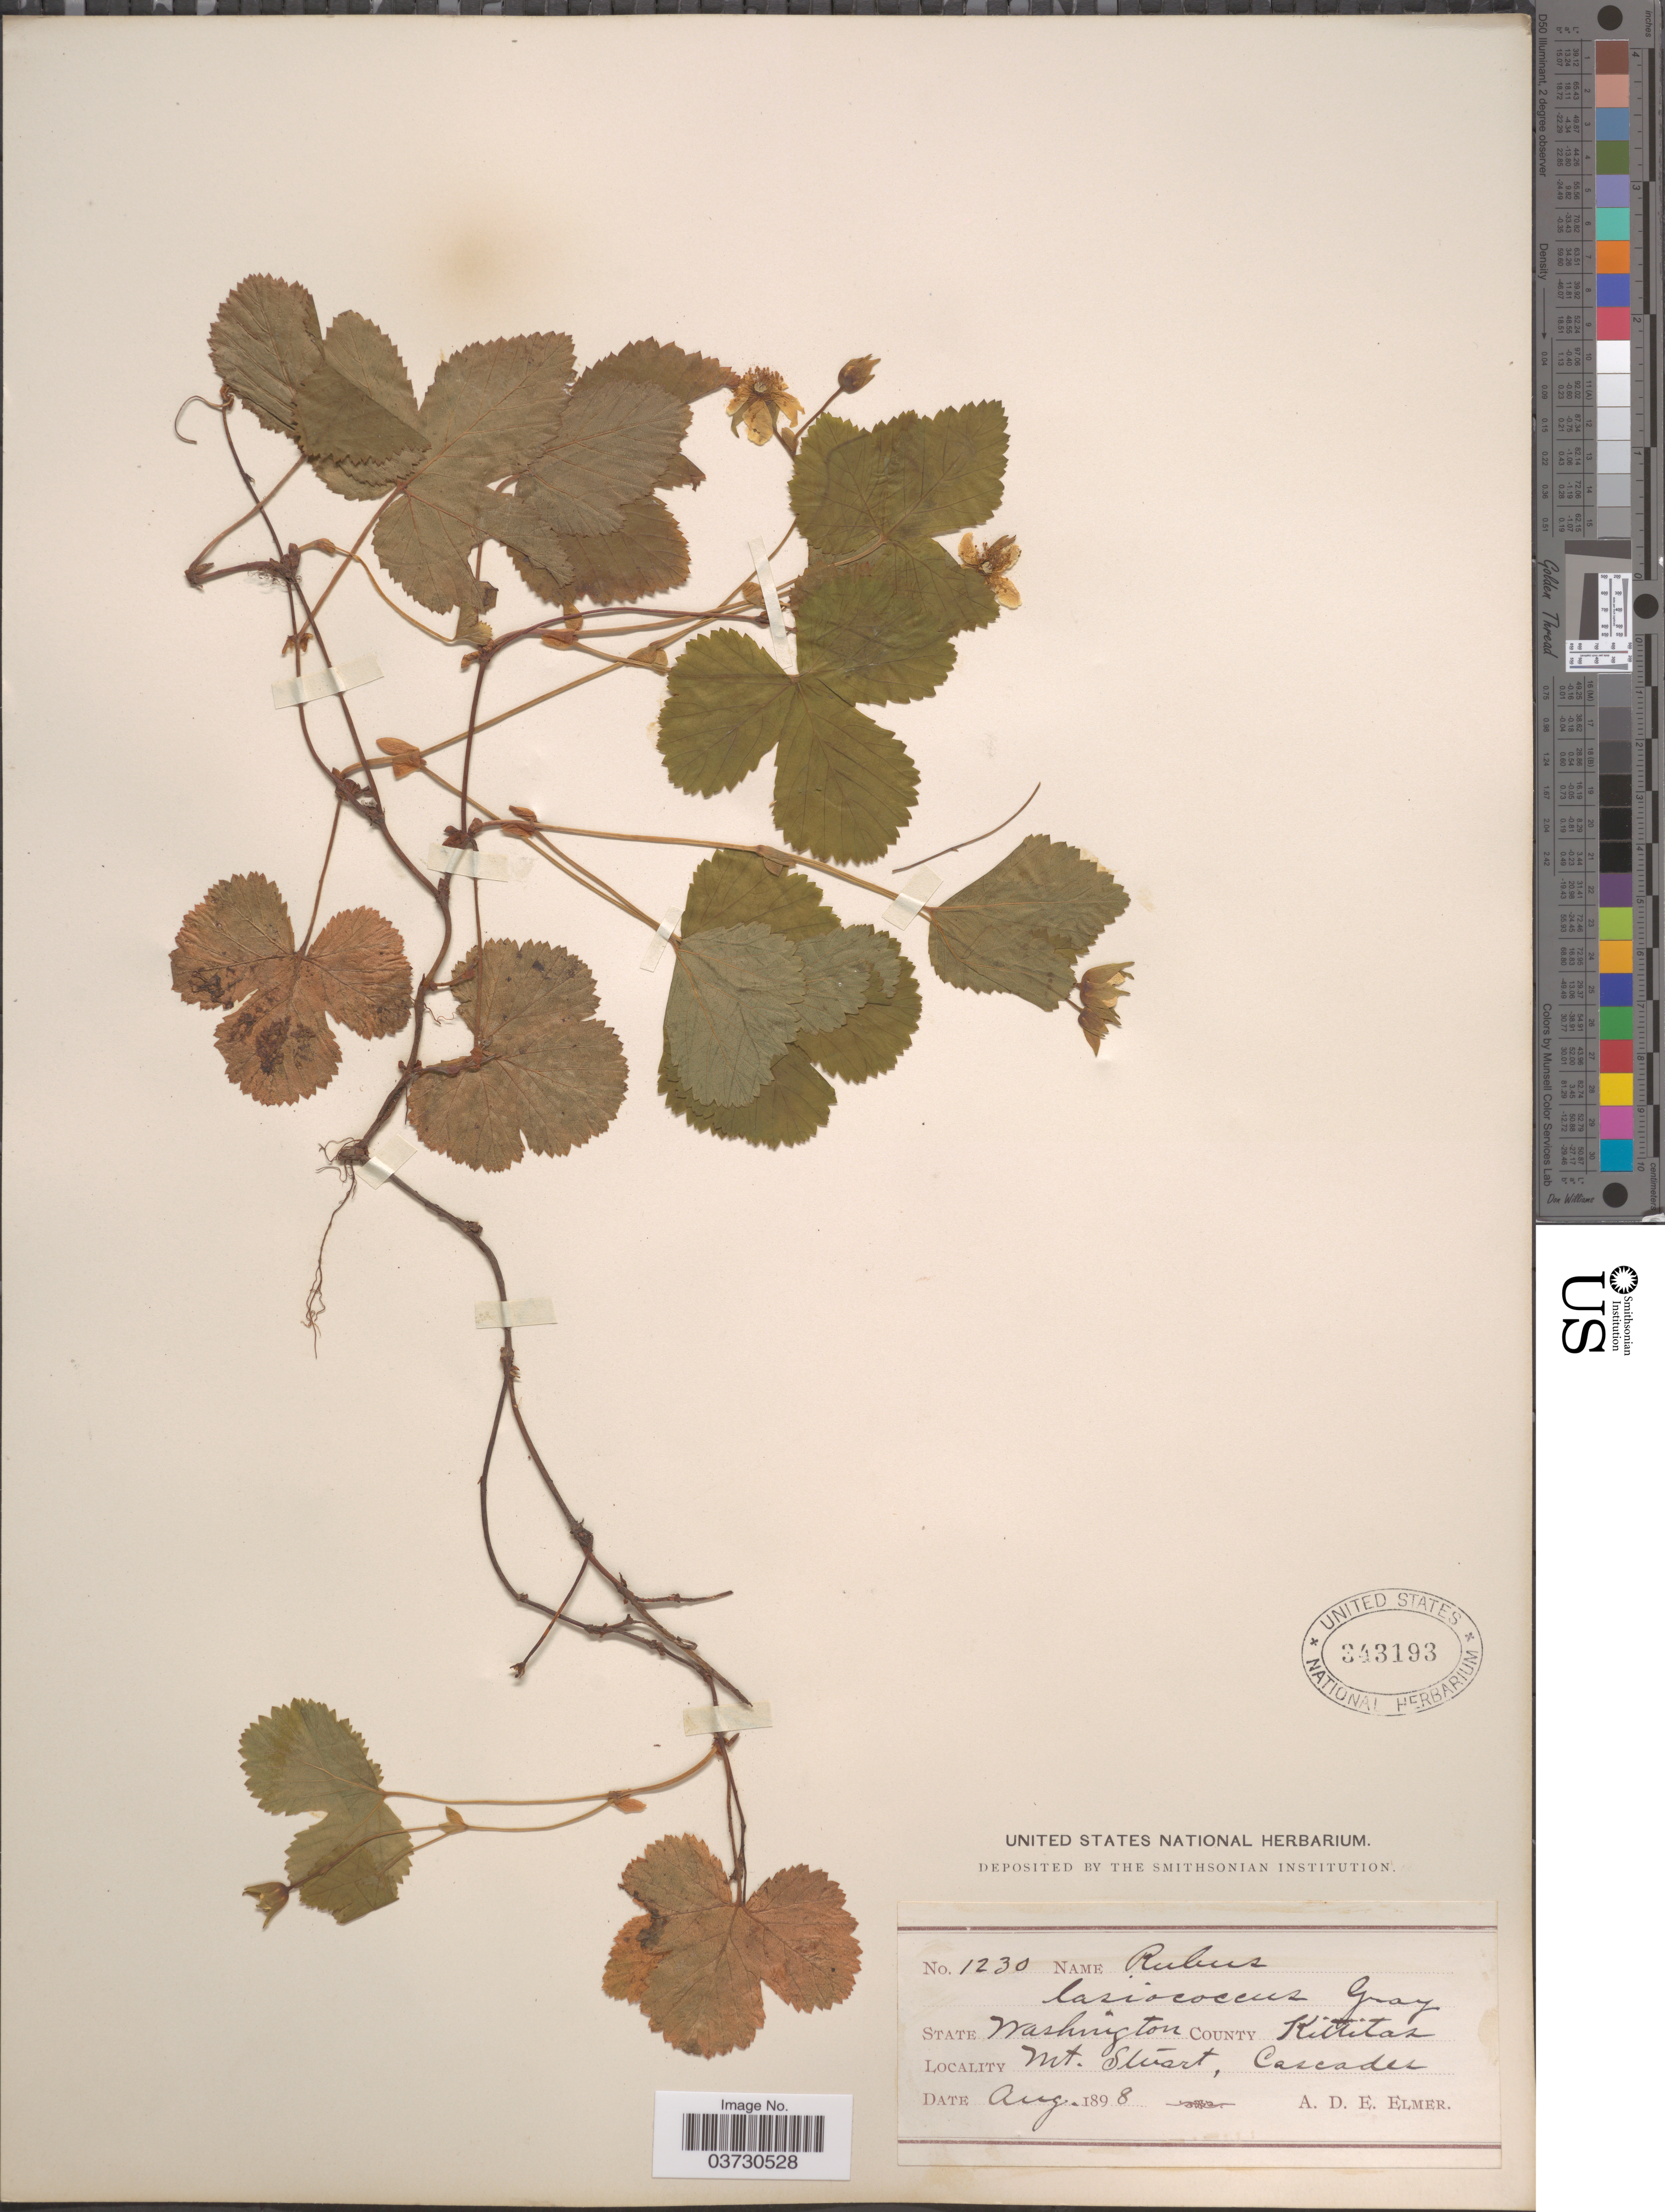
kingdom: Plantae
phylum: Tracheophyta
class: Magnoliopsida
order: Rosales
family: Rosaceae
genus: Rubus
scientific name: Rubus lasiococcus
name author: A. Gray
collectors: A. D. E. Elmer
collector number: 1230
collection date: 1898-08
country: United States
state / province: Washington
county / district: Kittitas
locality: County Kittitas. Mt. Stuart, Cascades.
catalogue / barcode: US 343193